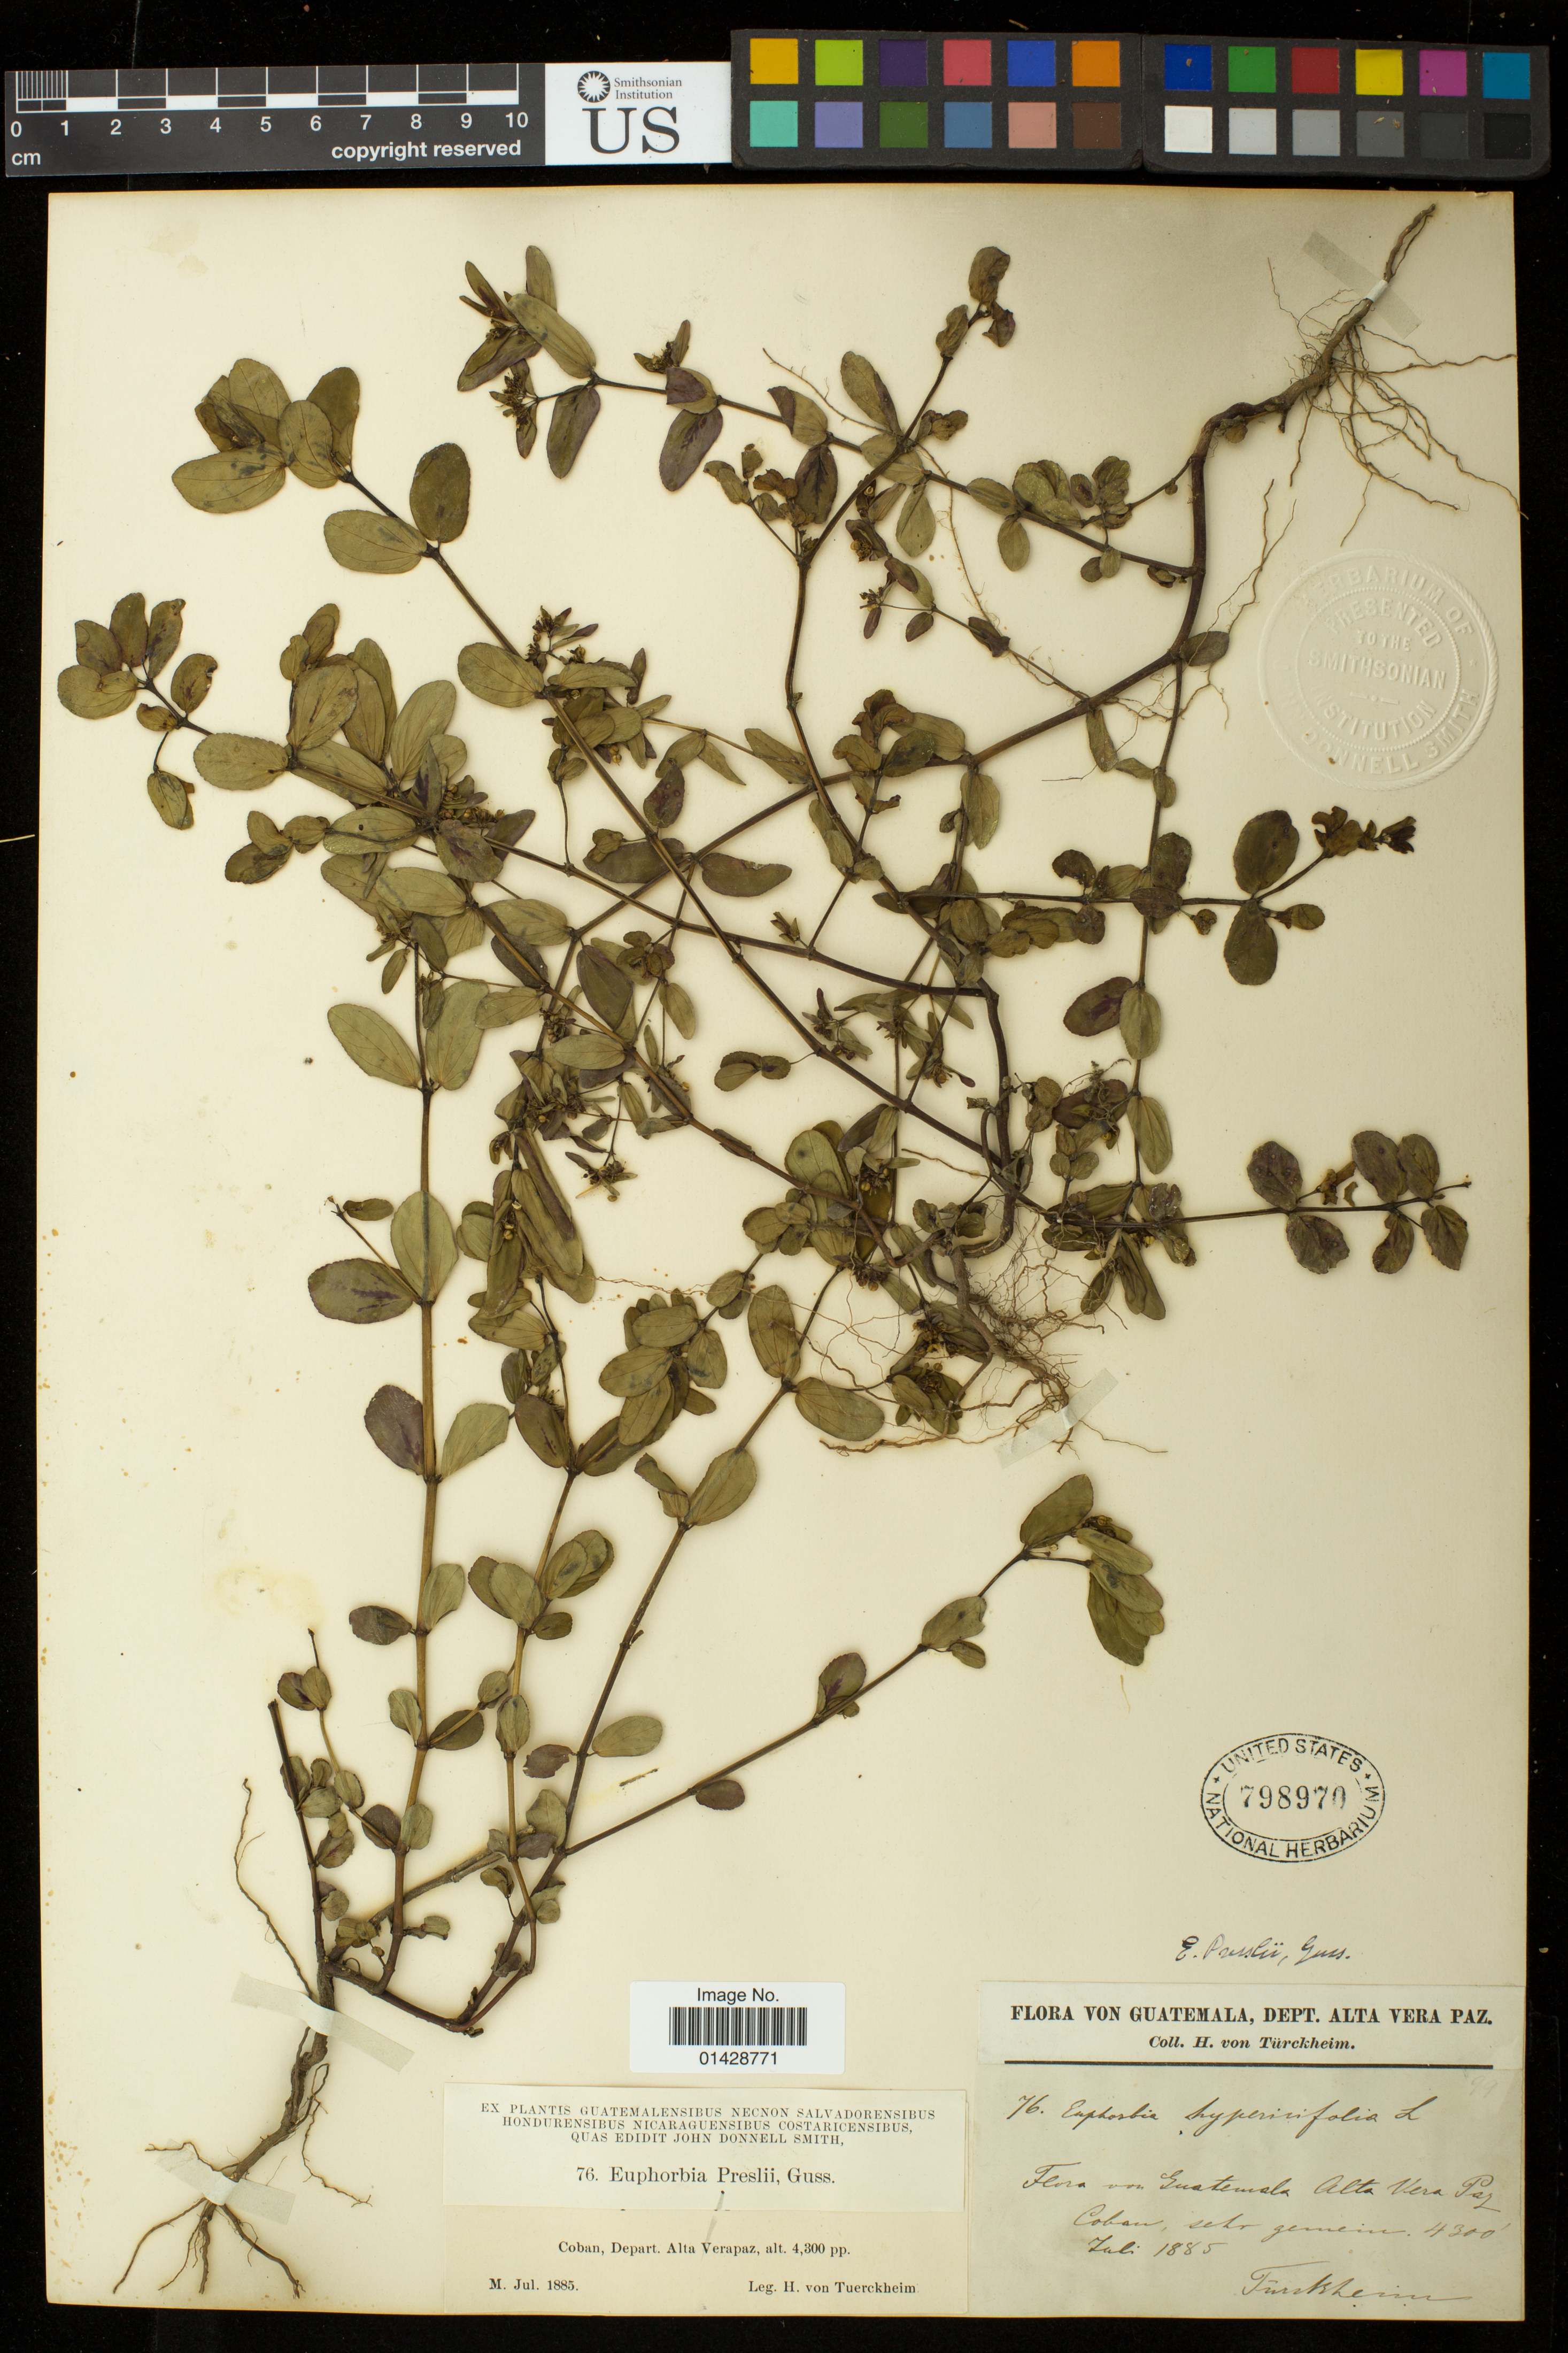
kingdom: Plantae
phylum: Tracheophyta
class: Magnoliopsida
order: Malpighiales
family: Euphorbiaceae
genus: Euphorbia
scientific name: Euphorbia maculata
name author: L.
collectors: H. Von Teurckheim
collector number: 76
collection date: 1885-07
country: Guatemala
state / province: Alta Verapaz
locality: Feura von Guatemala; Coban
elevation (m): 1311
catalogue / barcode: US 798970